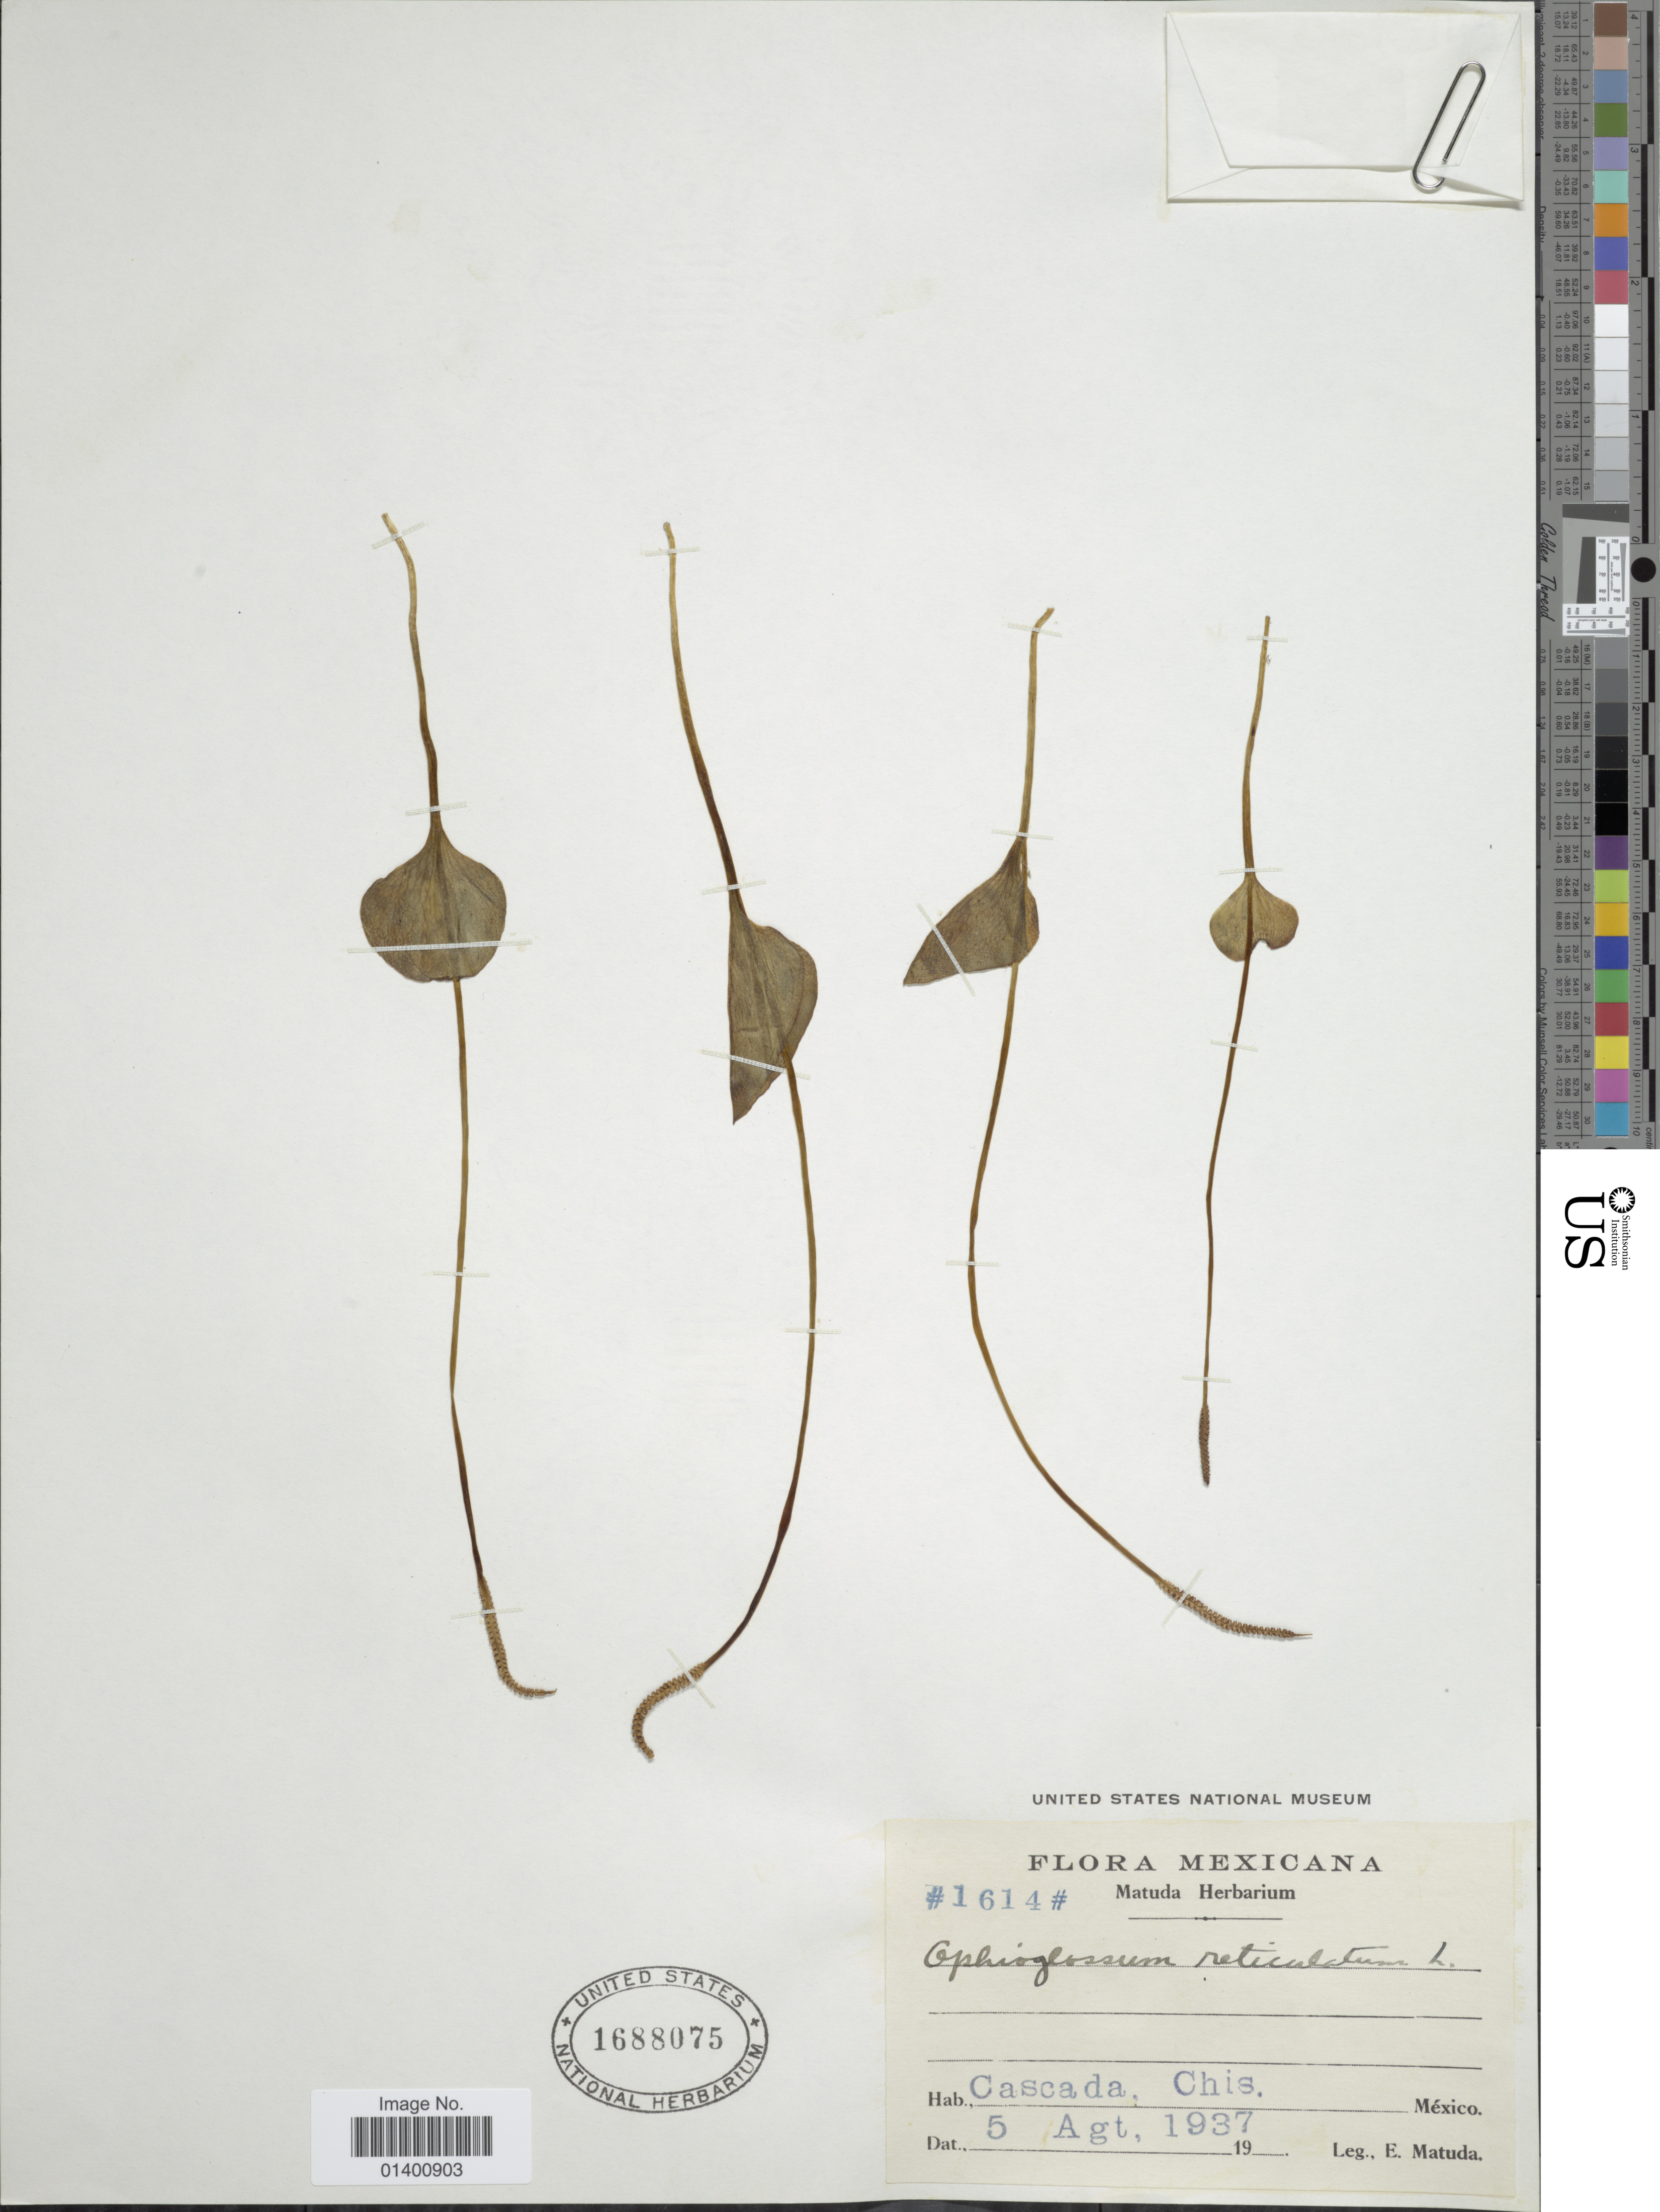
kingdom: Plantae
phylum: Tracheophyta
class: Polypodiopsida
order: Ophioglossales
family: Ophioglossaceae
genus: Ophioglossum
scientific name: Ophioglossum reticulatum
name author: L.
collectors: E. Matuda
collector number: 1614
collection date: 1937-08-05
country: Mexico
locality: Cascada, Chis.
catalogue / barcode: US 1688075